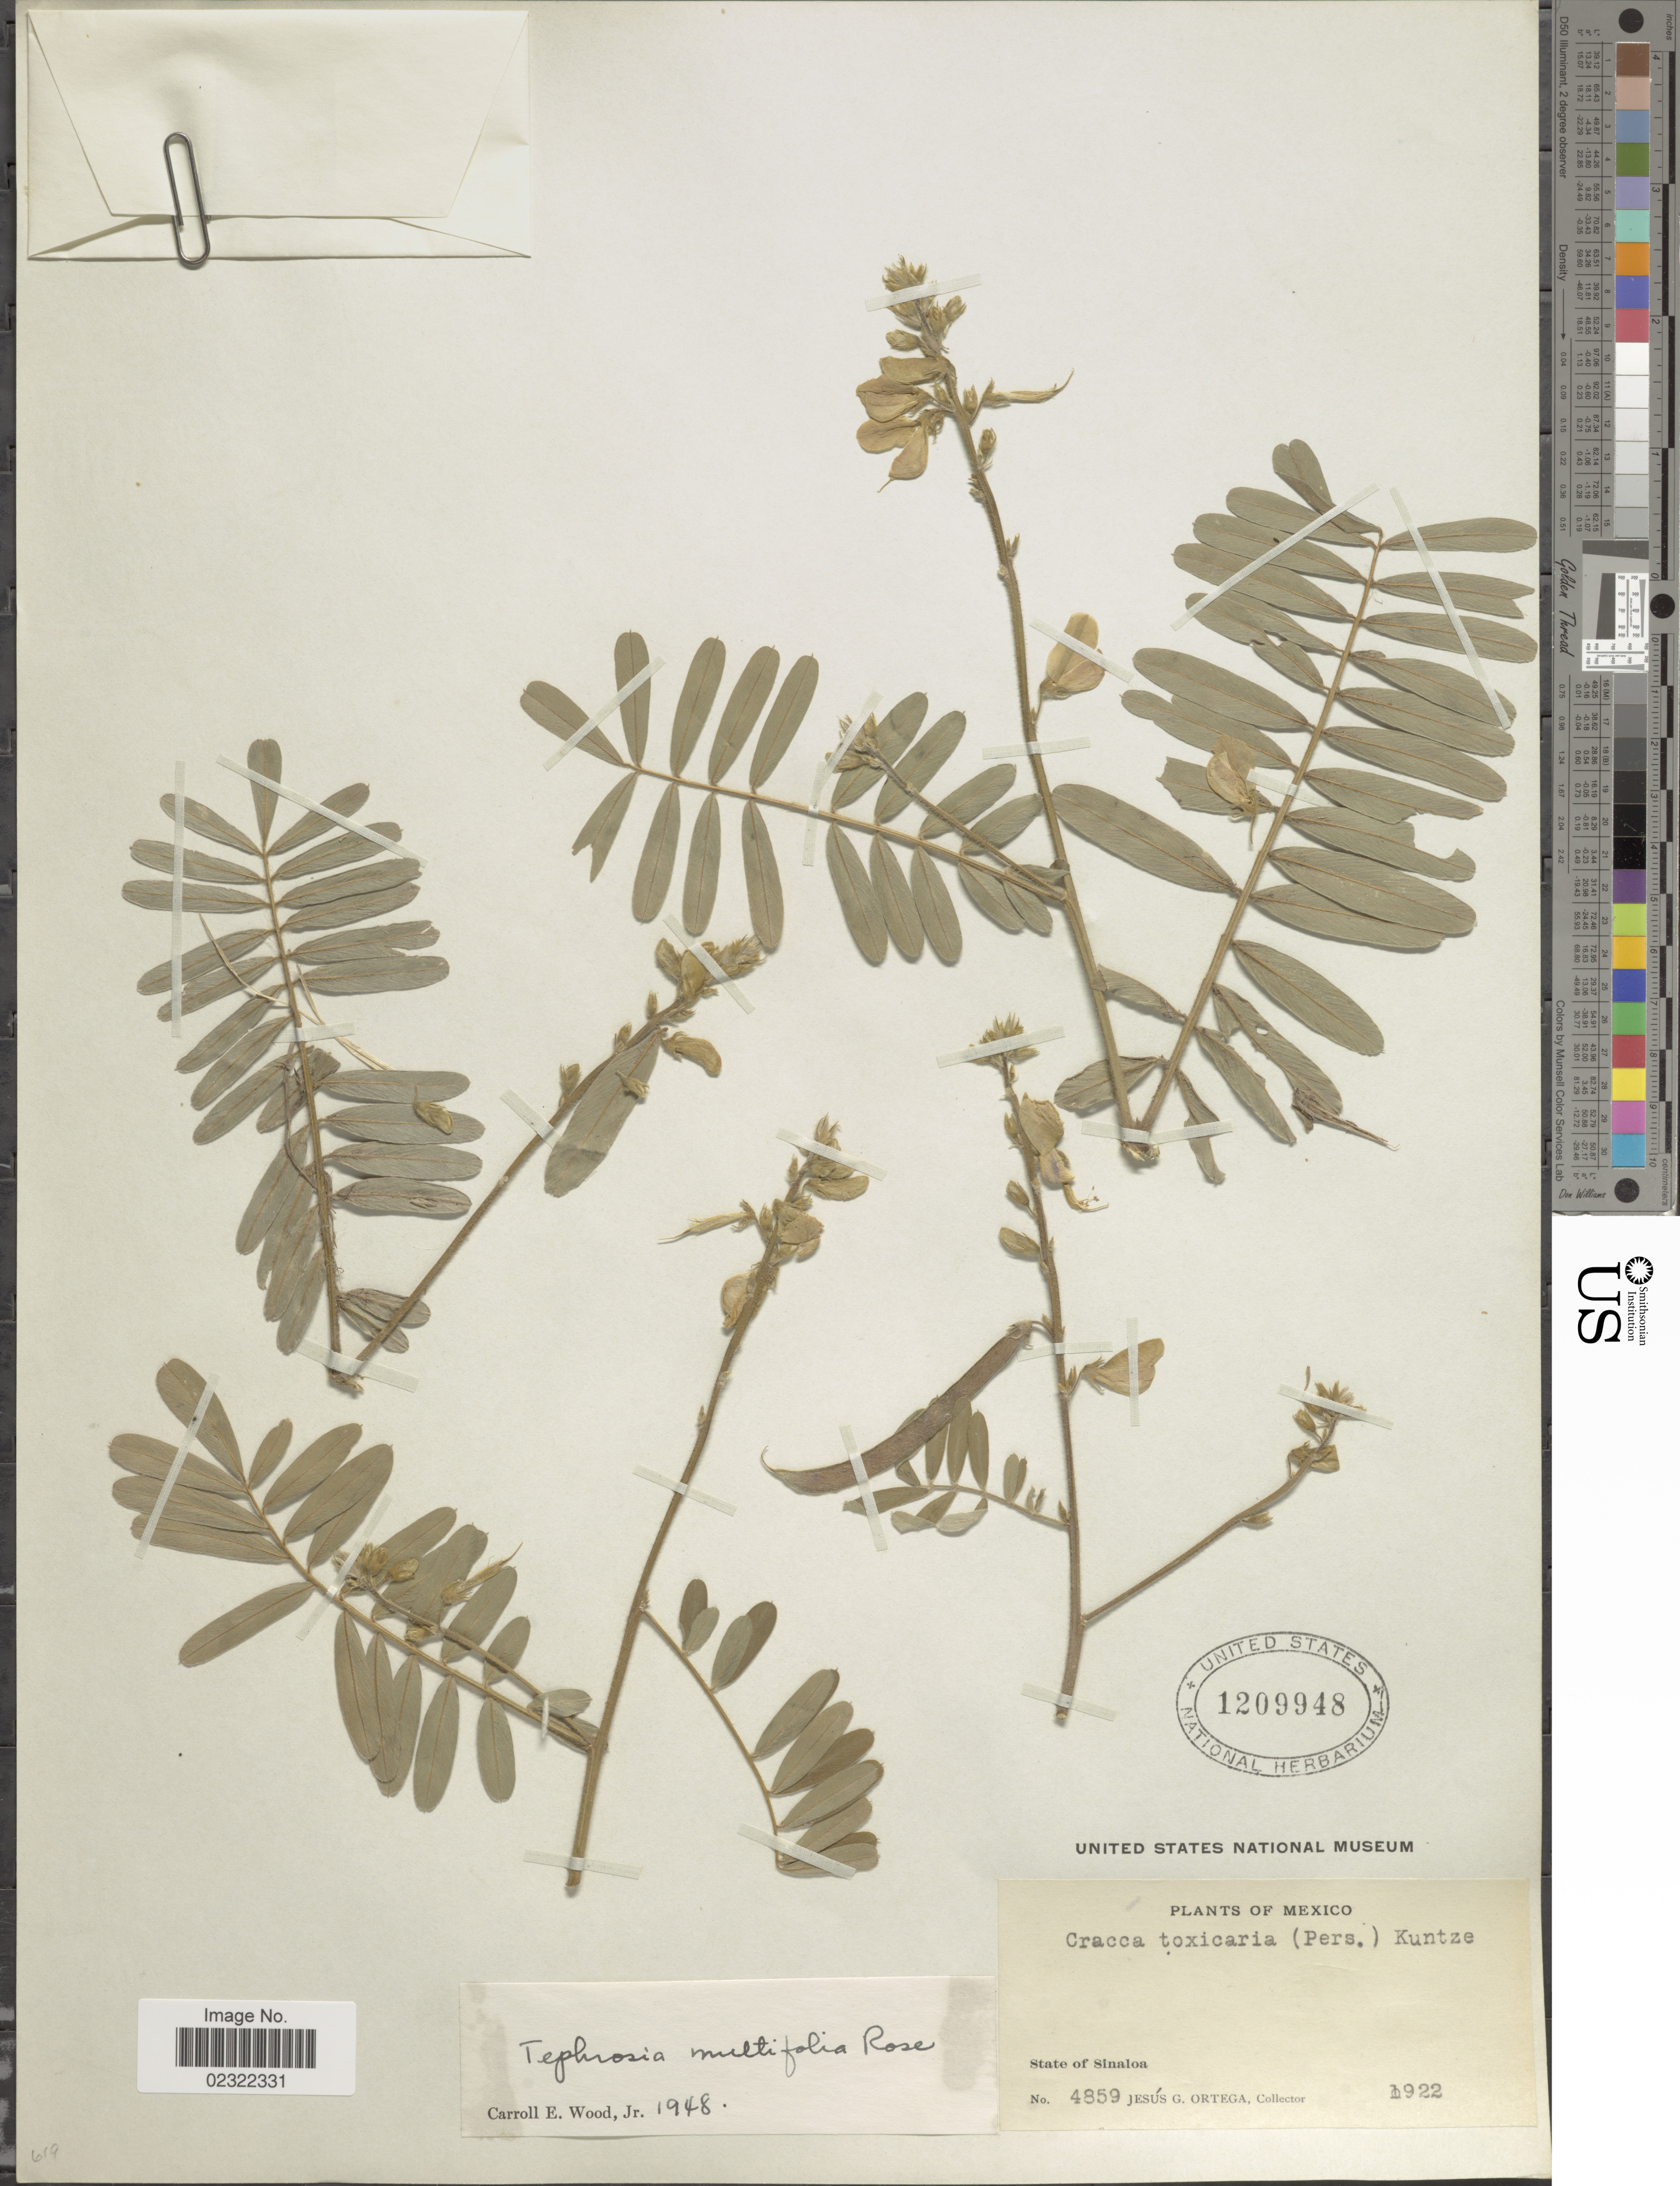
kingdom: Plantae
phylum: Tracheophyta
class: Magnoliopsida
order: Fabales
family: Fabaceae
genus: Tephrosia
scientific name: Tephrosia multifolia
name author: Rose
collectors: J. Ortega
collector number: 4859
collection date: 1922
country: Mexico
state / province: Sinaloa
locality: State of Sinaloa, Mexico.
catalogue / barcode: US 1209948